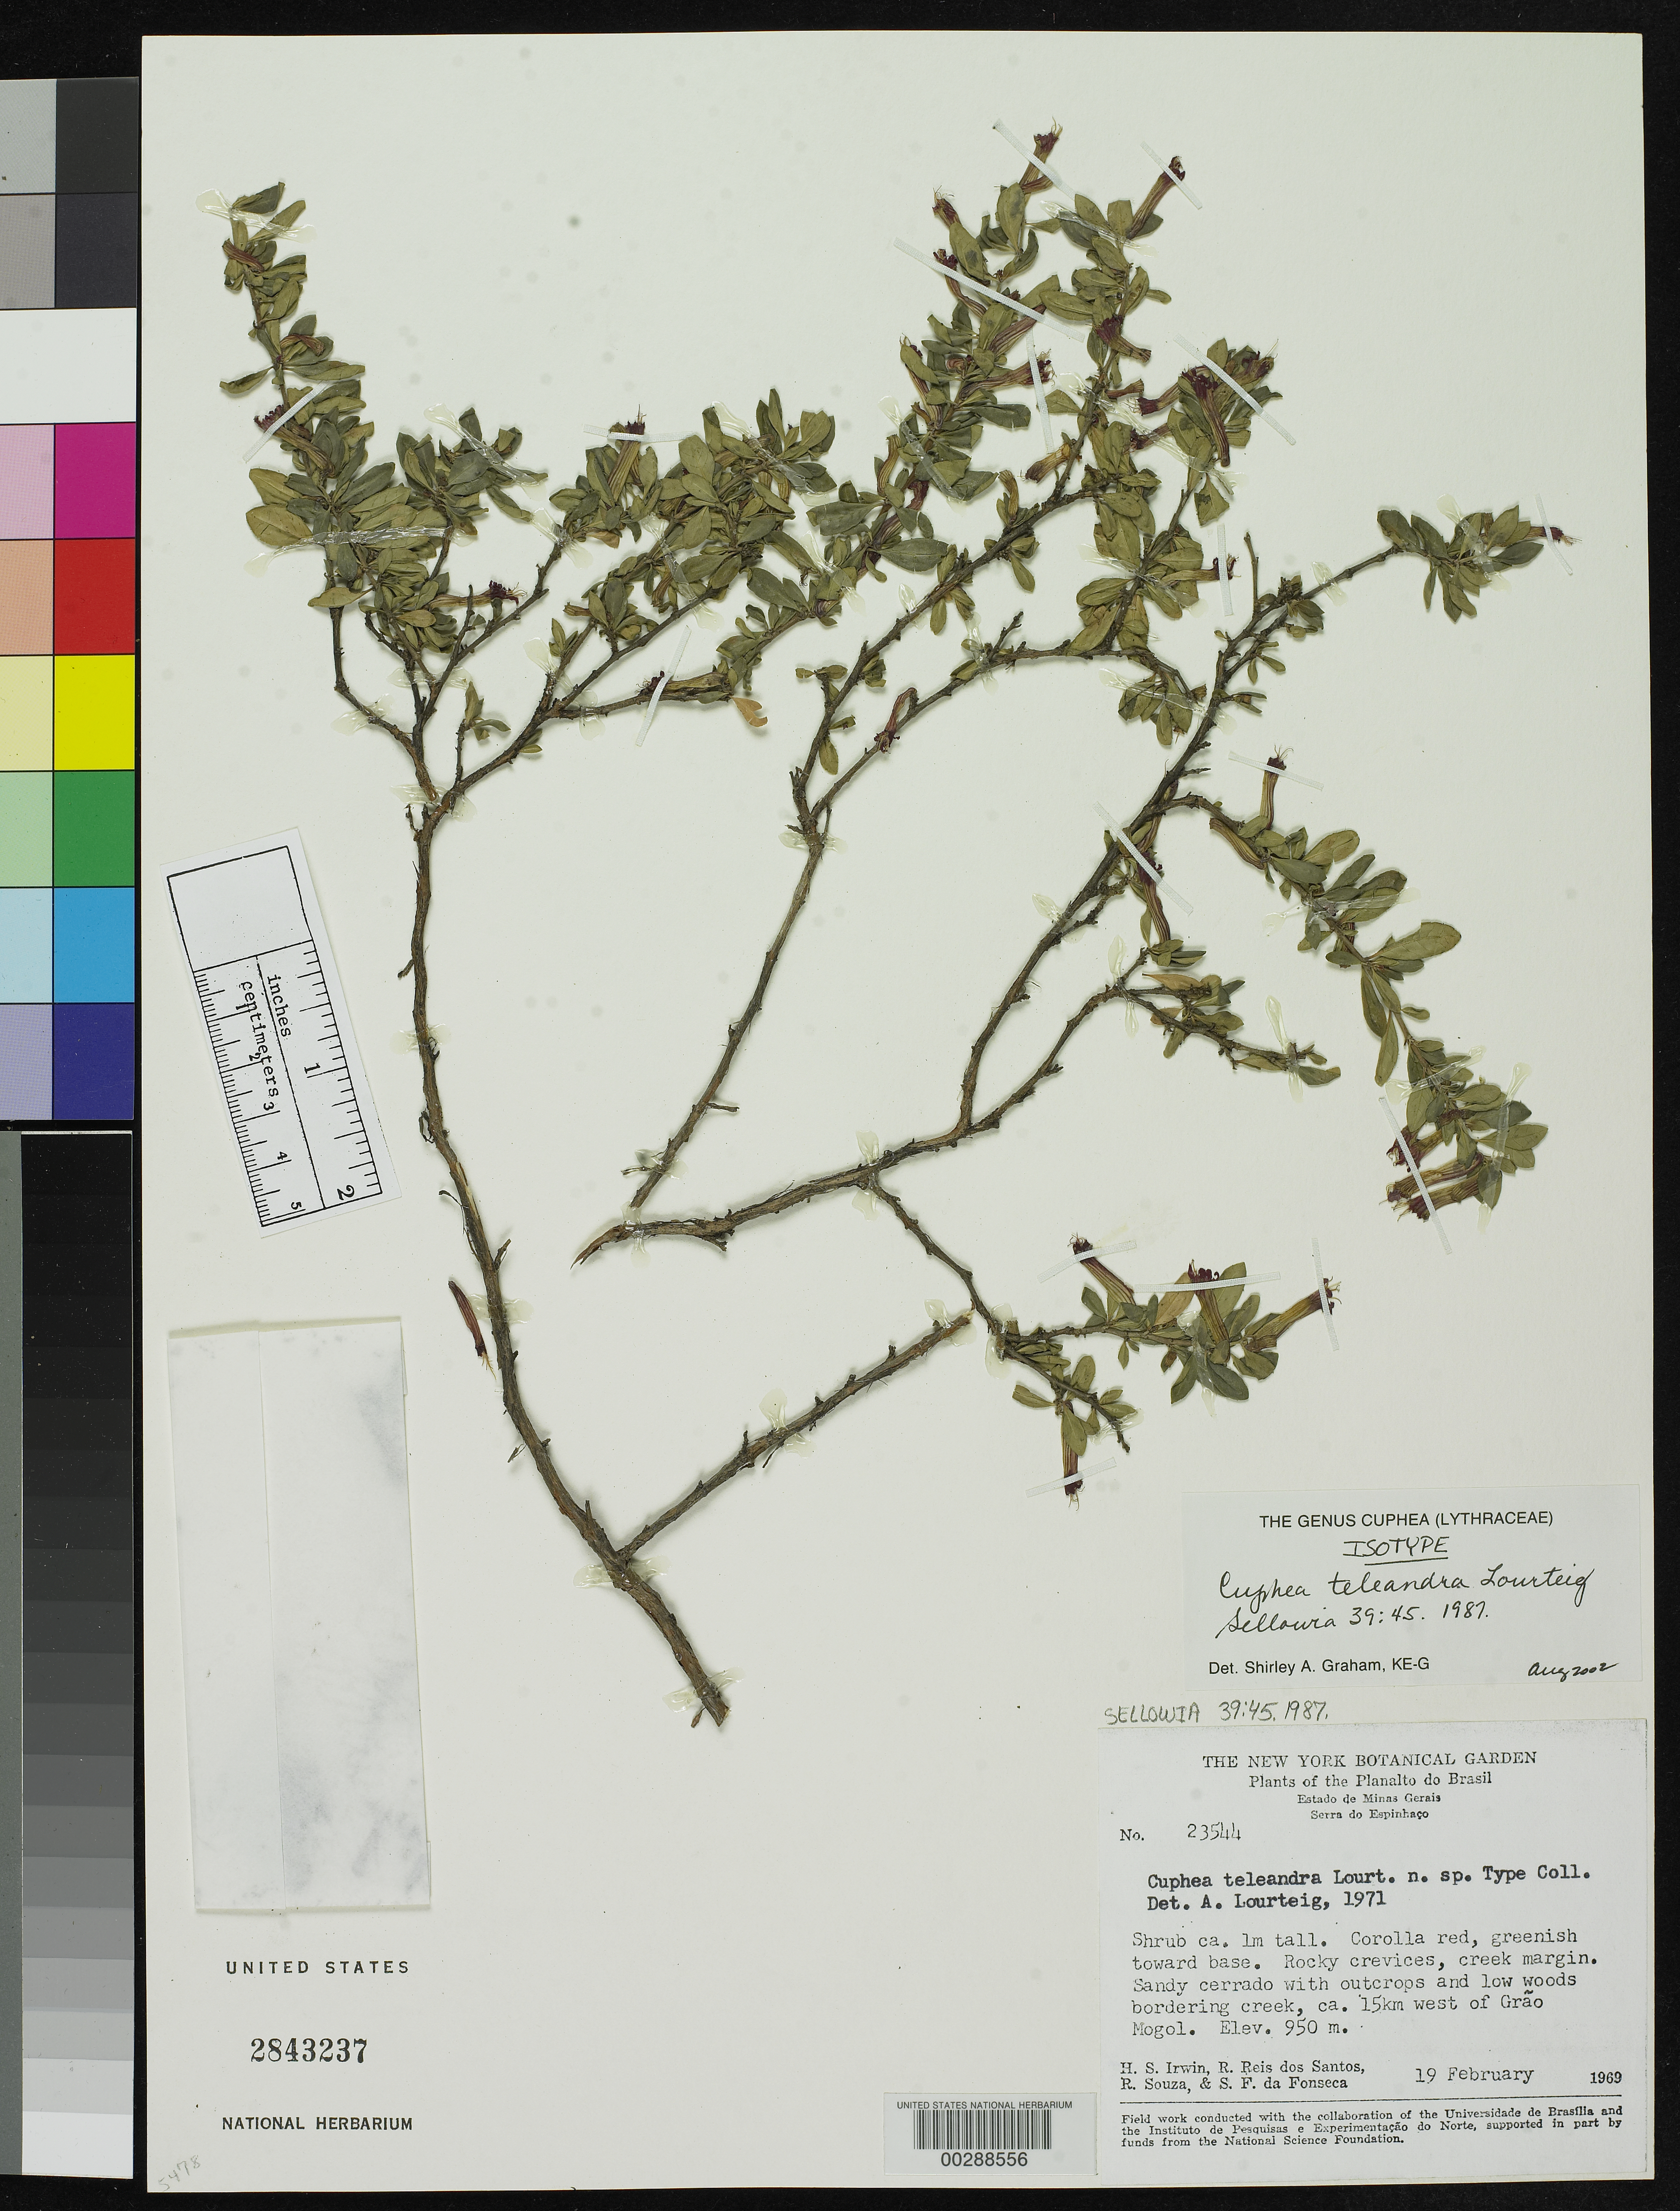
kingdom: Plantae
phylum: Tracheophyta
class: Magnoliopsida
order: Myrtales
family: Lythraceae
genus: Cuphea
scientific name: Cuphea teleandra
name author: Lourteig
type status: Isotype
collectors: H. Irwin, R. G. P. Santos, R. Souza & S. F. Fonsêca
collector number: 23544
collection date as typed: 19 Feb 1969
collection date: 1969-02-19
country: Brazil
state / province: Minas Gerais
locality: Serra do Espinhaco, ca. 15 km W of Grao Mogol.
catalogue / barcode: US 2843237